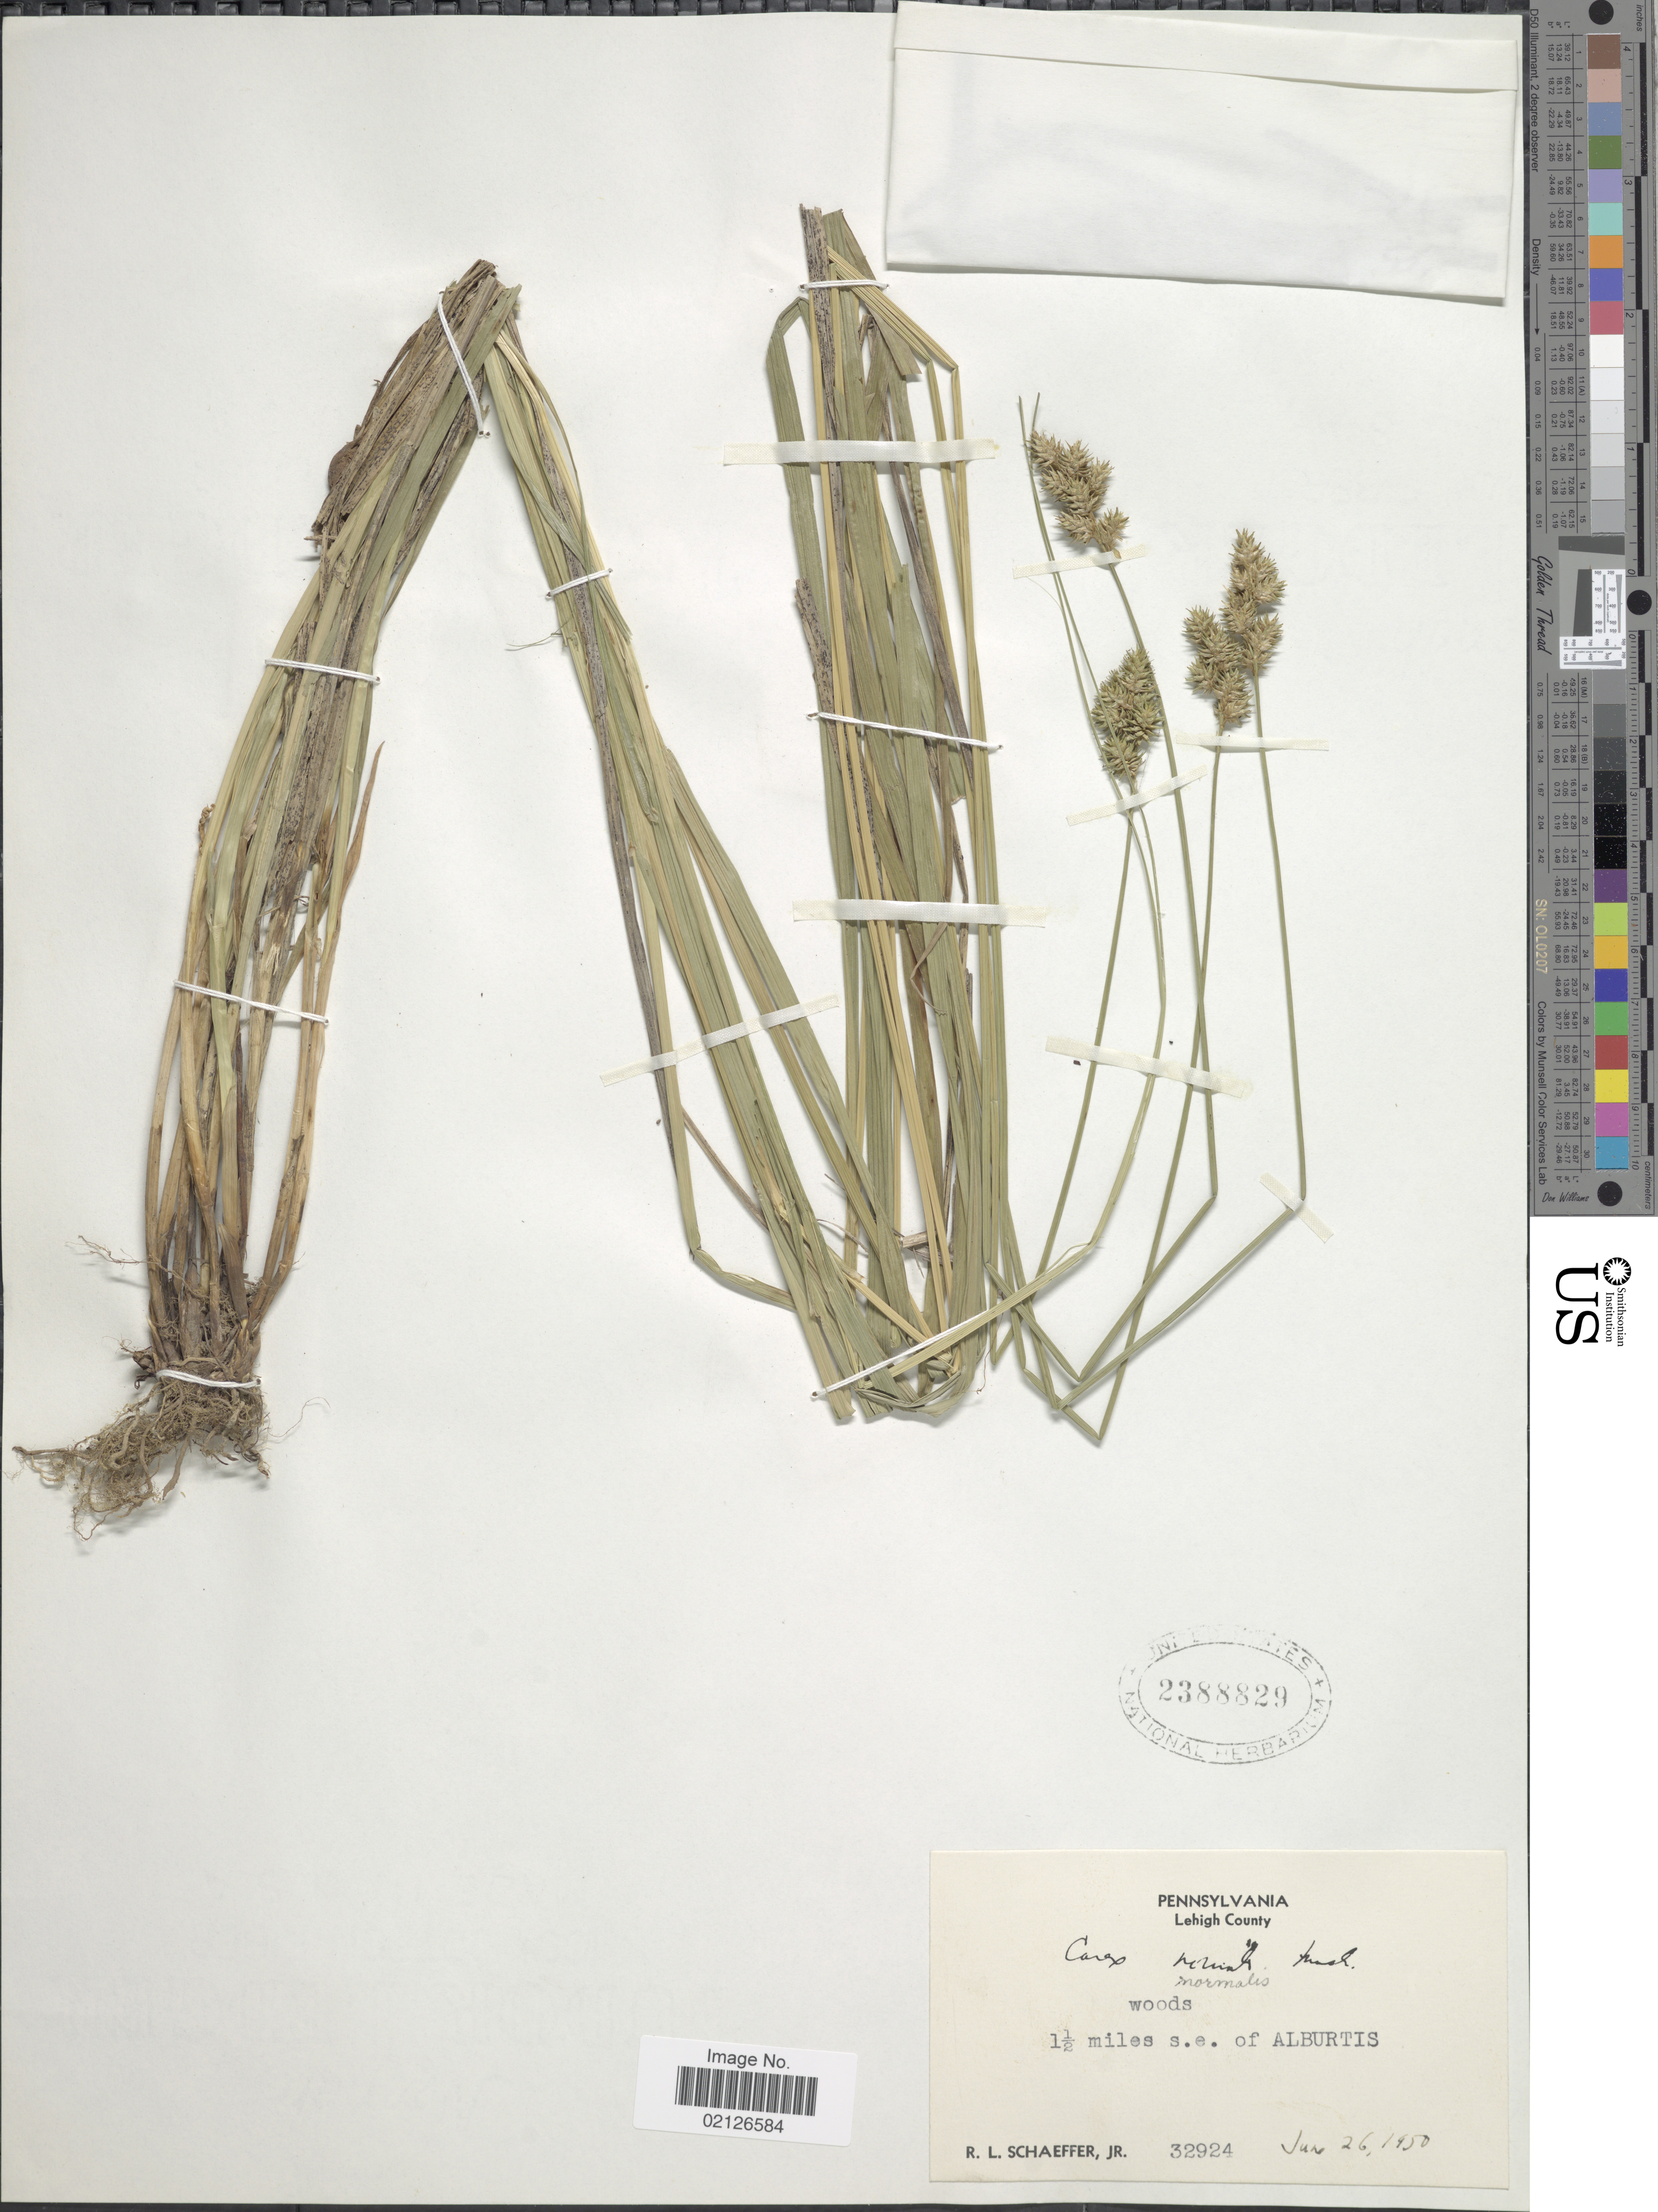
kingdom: Plantae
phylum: Tracheophyta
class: Liliopsida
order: Poales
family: Cyperaceae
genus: Carex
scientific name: Carex normalis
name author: Mack.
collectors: R. L. Schaeffer Jr.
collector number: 32924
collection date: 1950-06-26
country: United States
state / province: Pennsylvania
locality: Lehigh County, 1 1/2 miles s.e. of Albertis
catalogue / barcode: US 2388829